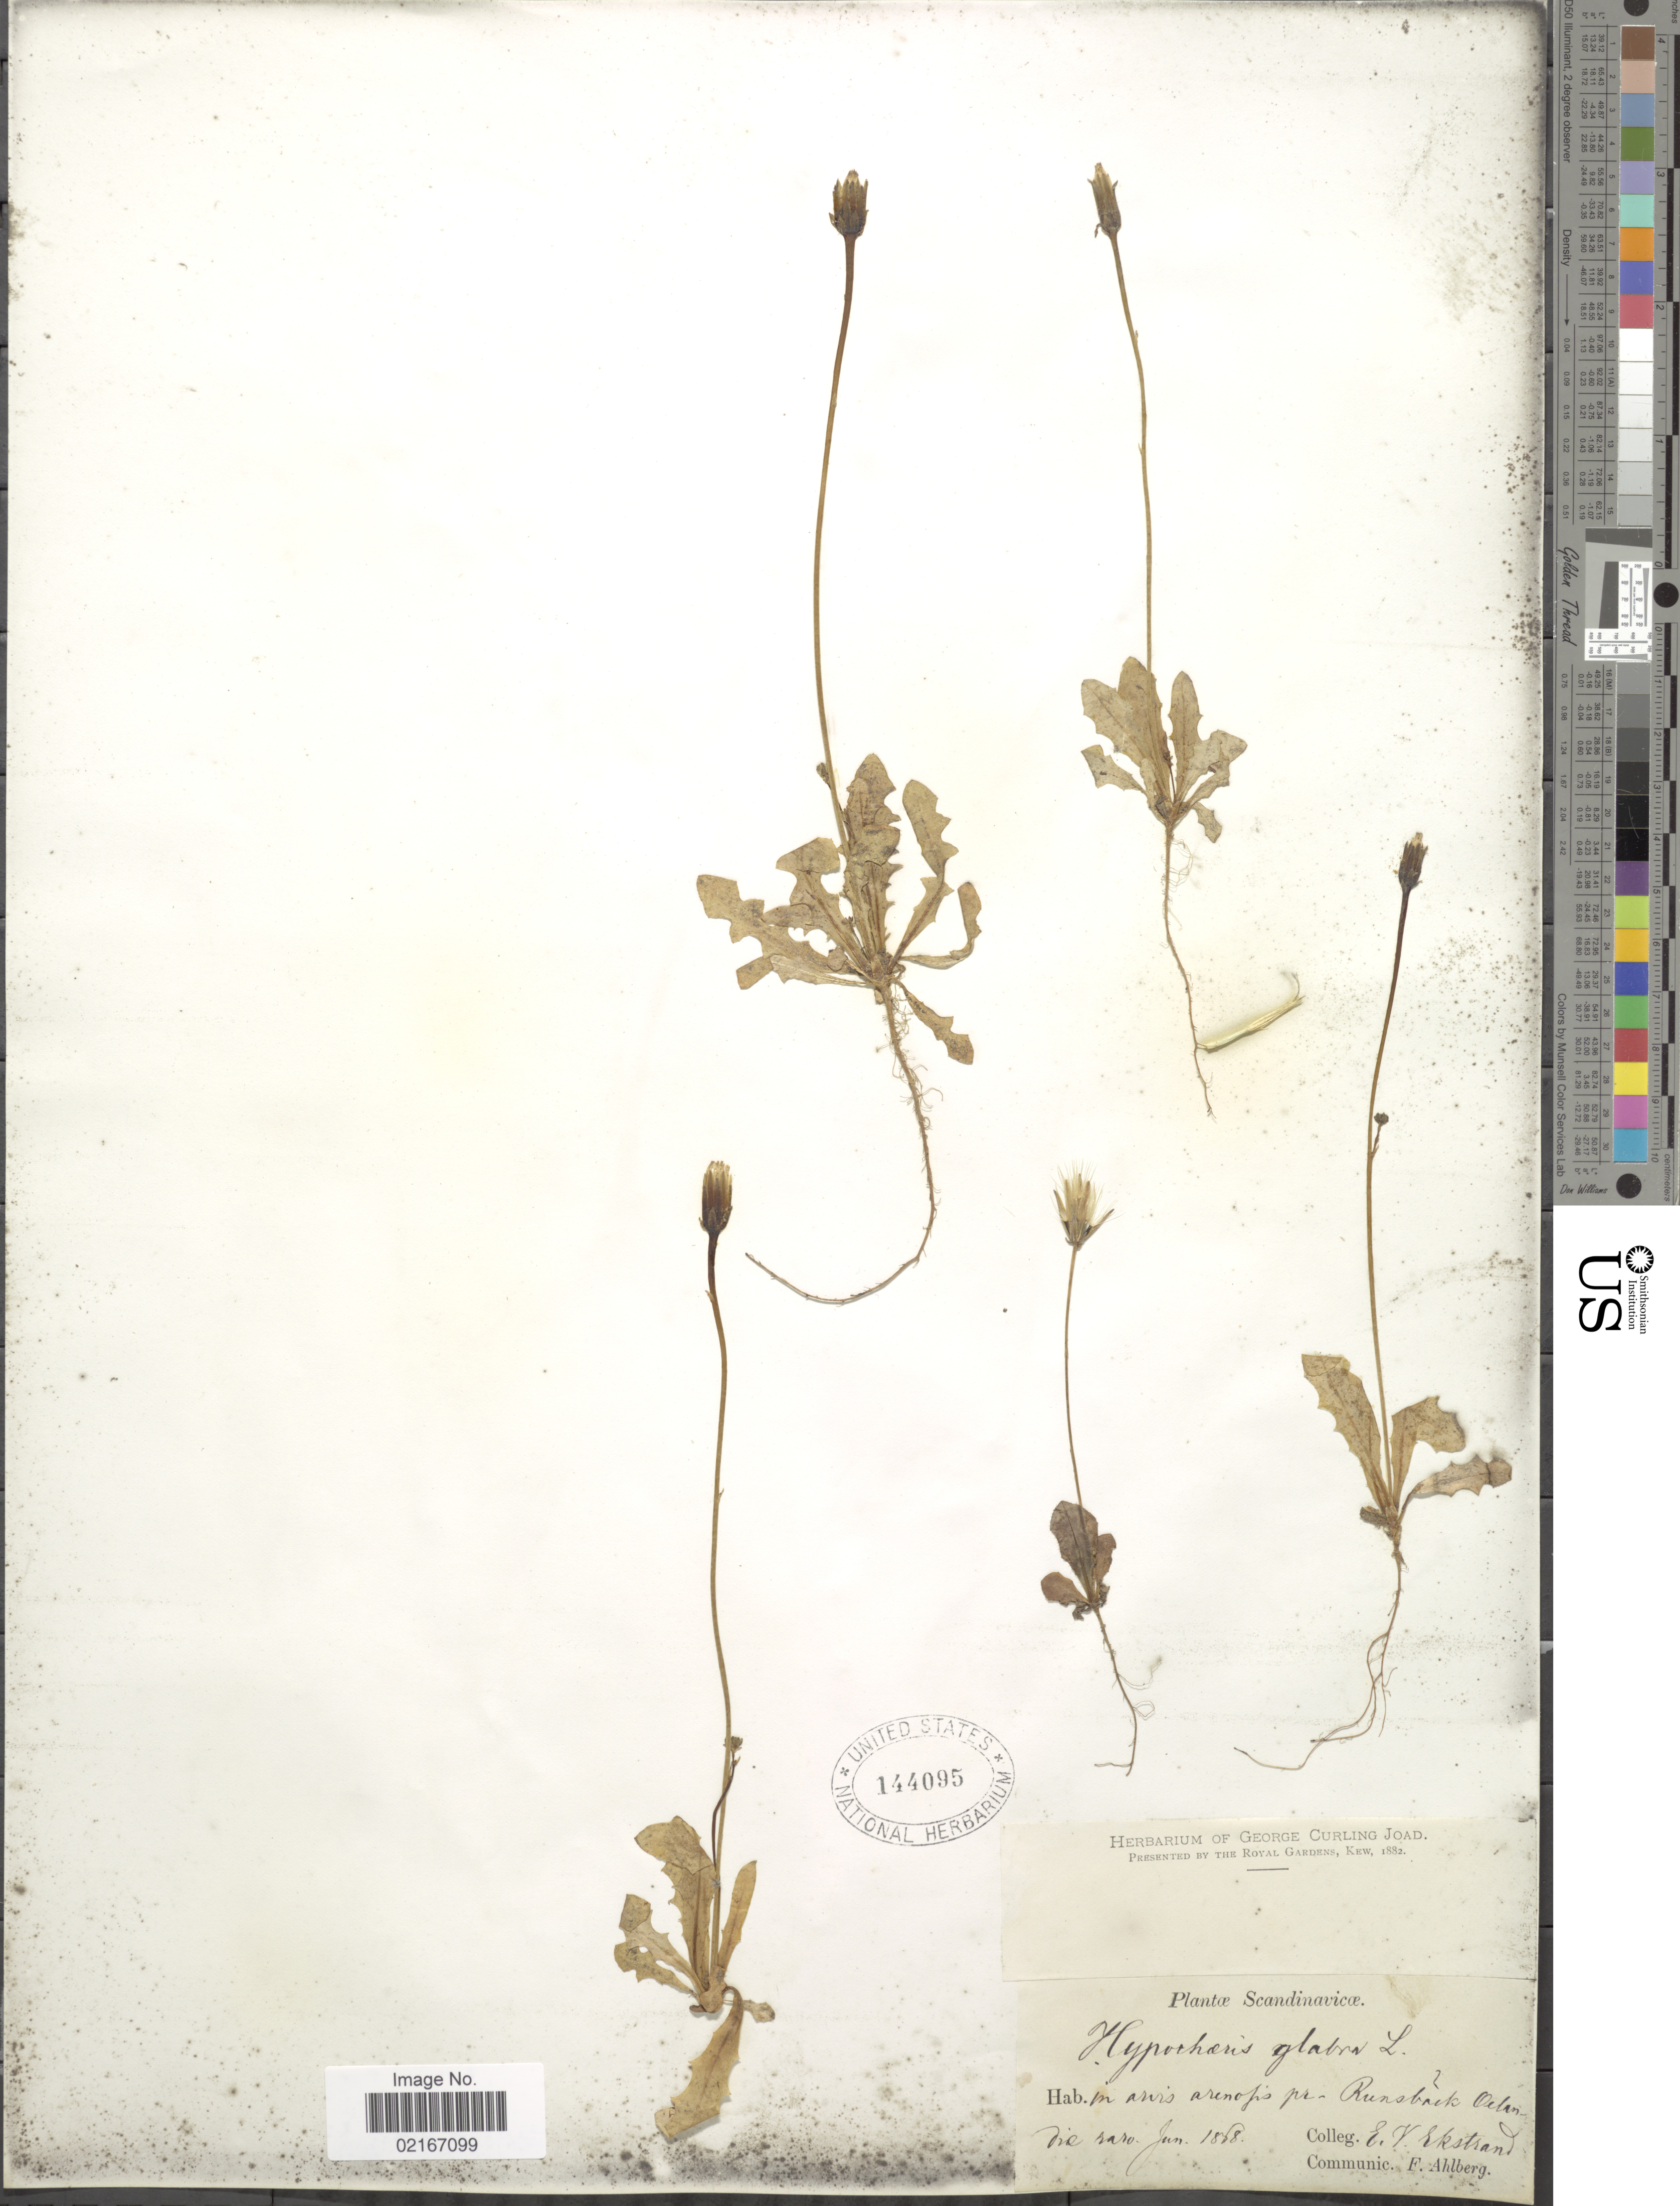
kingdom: Plantae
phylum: Tracheophyta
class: Magnoliopsida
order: Asterales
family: Asteraceae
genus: Hypochaeris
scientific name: Hypochaeris glabra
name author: L.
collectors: E. Ekstrand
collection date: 1868-06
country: Sweden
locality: Scandinavicae, in arirs arenops pr. Runsback, Oelandia.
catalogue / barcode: US 144095